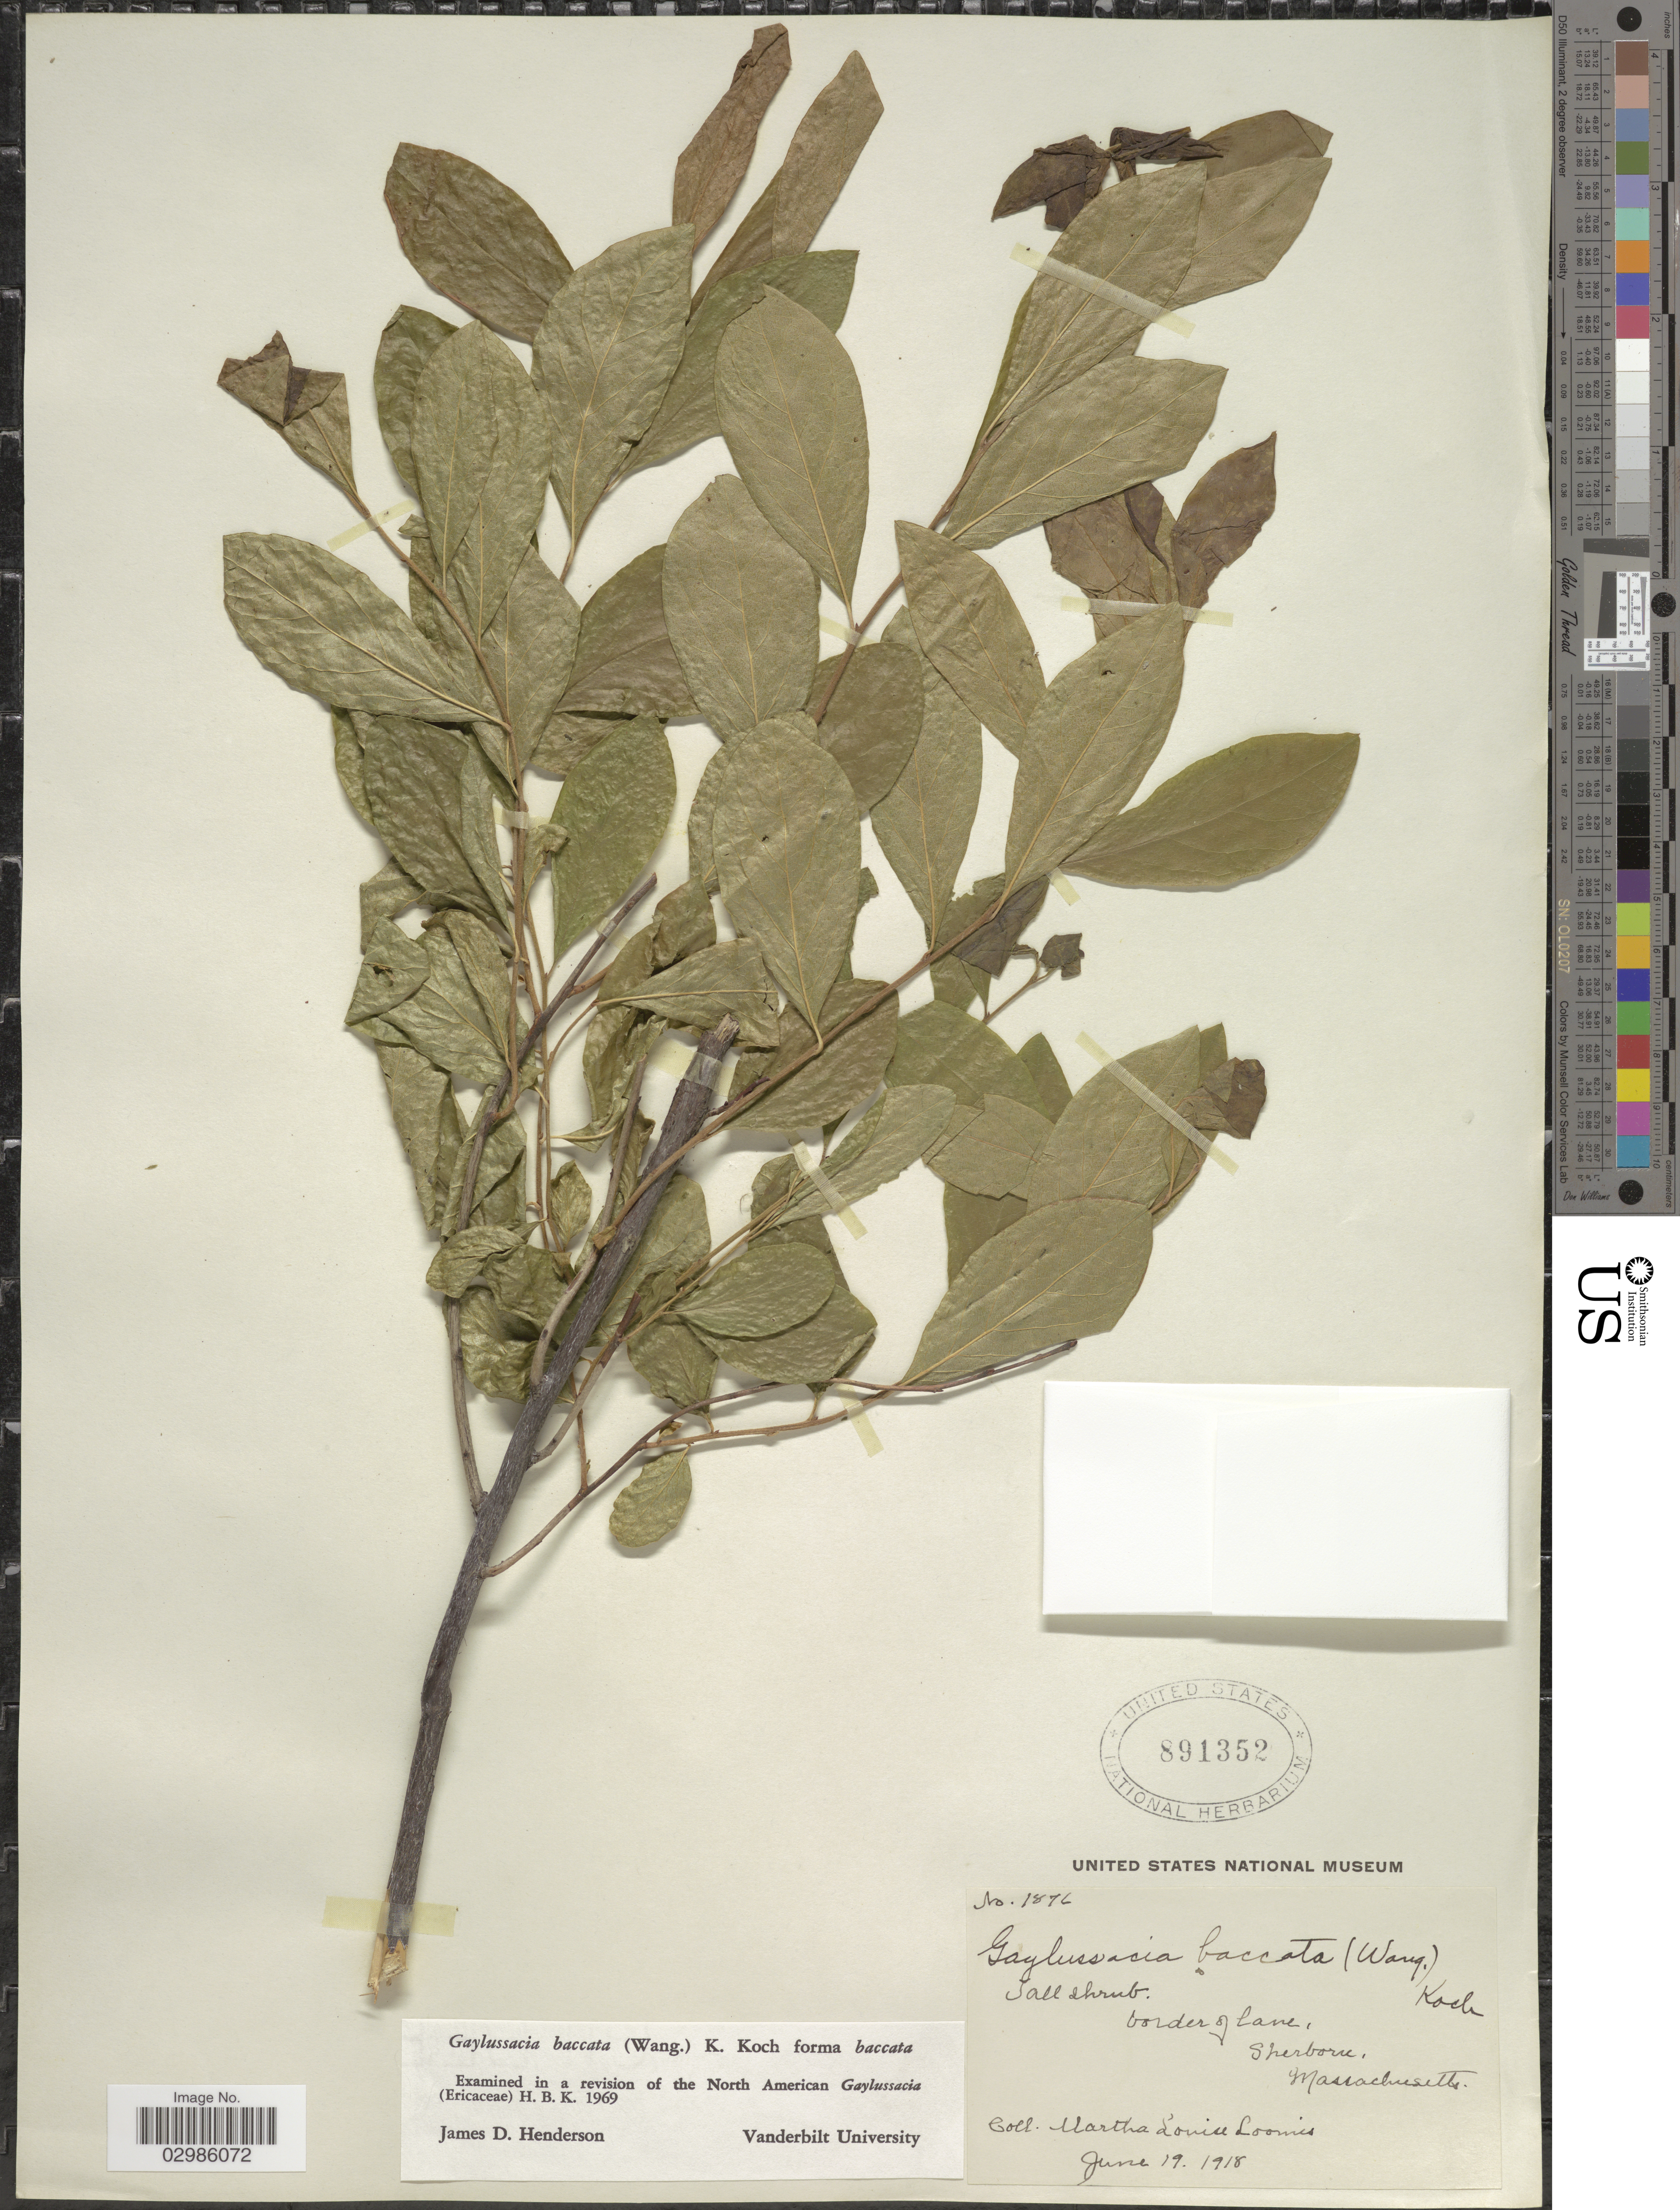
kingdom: Plantae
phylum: Tracheophyta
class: Magnoliopsida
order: Ericales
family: Ericaceae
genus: Gaylussacia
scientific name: Gaylussacia baccata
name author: (Wangenh.) K. Koch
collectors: M. L. Loomis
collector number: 1876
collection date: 1918-06-19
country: United States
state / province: Massachusetts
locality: Border of lane, Sherborn.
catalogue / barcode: US 891352